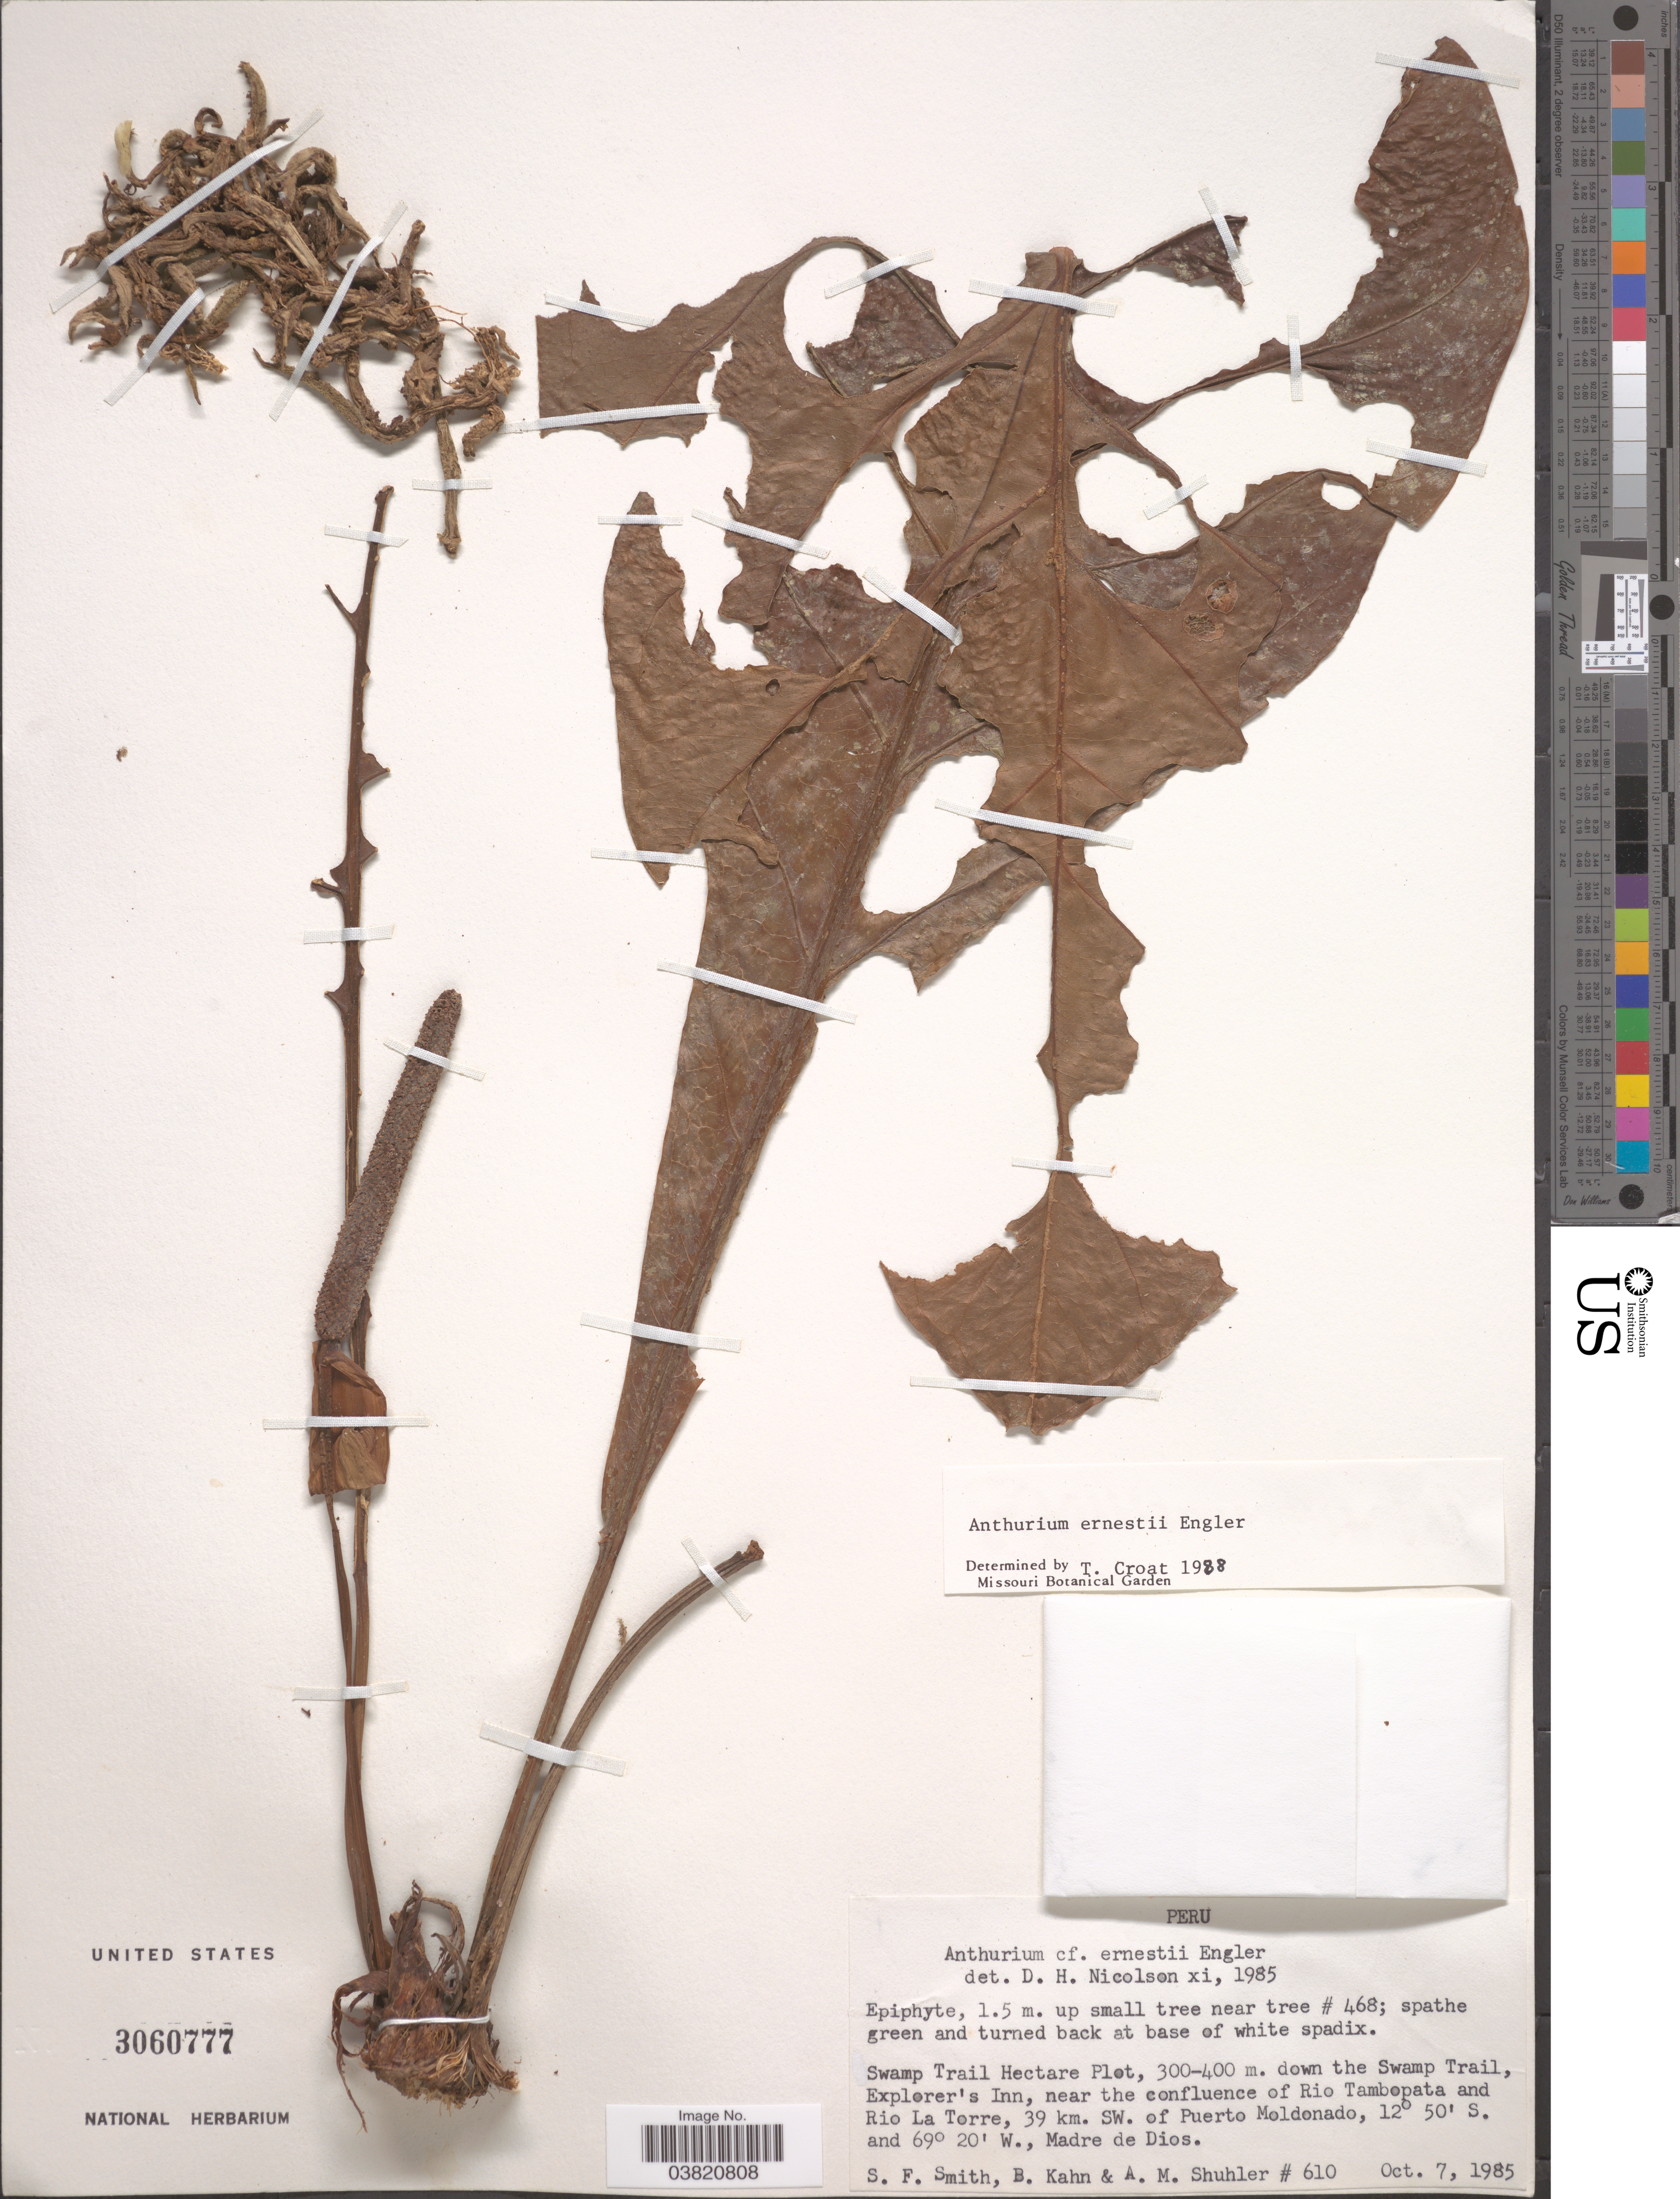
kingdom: Plantae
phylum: Tracheophyta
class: Liliopsida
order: Alismatales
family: Araceae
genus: Anthurium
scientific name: Anthurium eminens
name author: Schott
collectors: S.F. Smith, B. Kahn & A. Shuhler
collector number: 610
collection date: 1985-10-07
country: Peru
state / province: Madre de Dios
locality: Swamp Trail Hectare Plot, down the Swamp Trail Explorer's Inn, near the confluence of Rio Tambopata and Rio La Torre, 39 km. SW. of Puerto Moldonado.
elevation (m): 300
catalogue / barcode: US 3060777